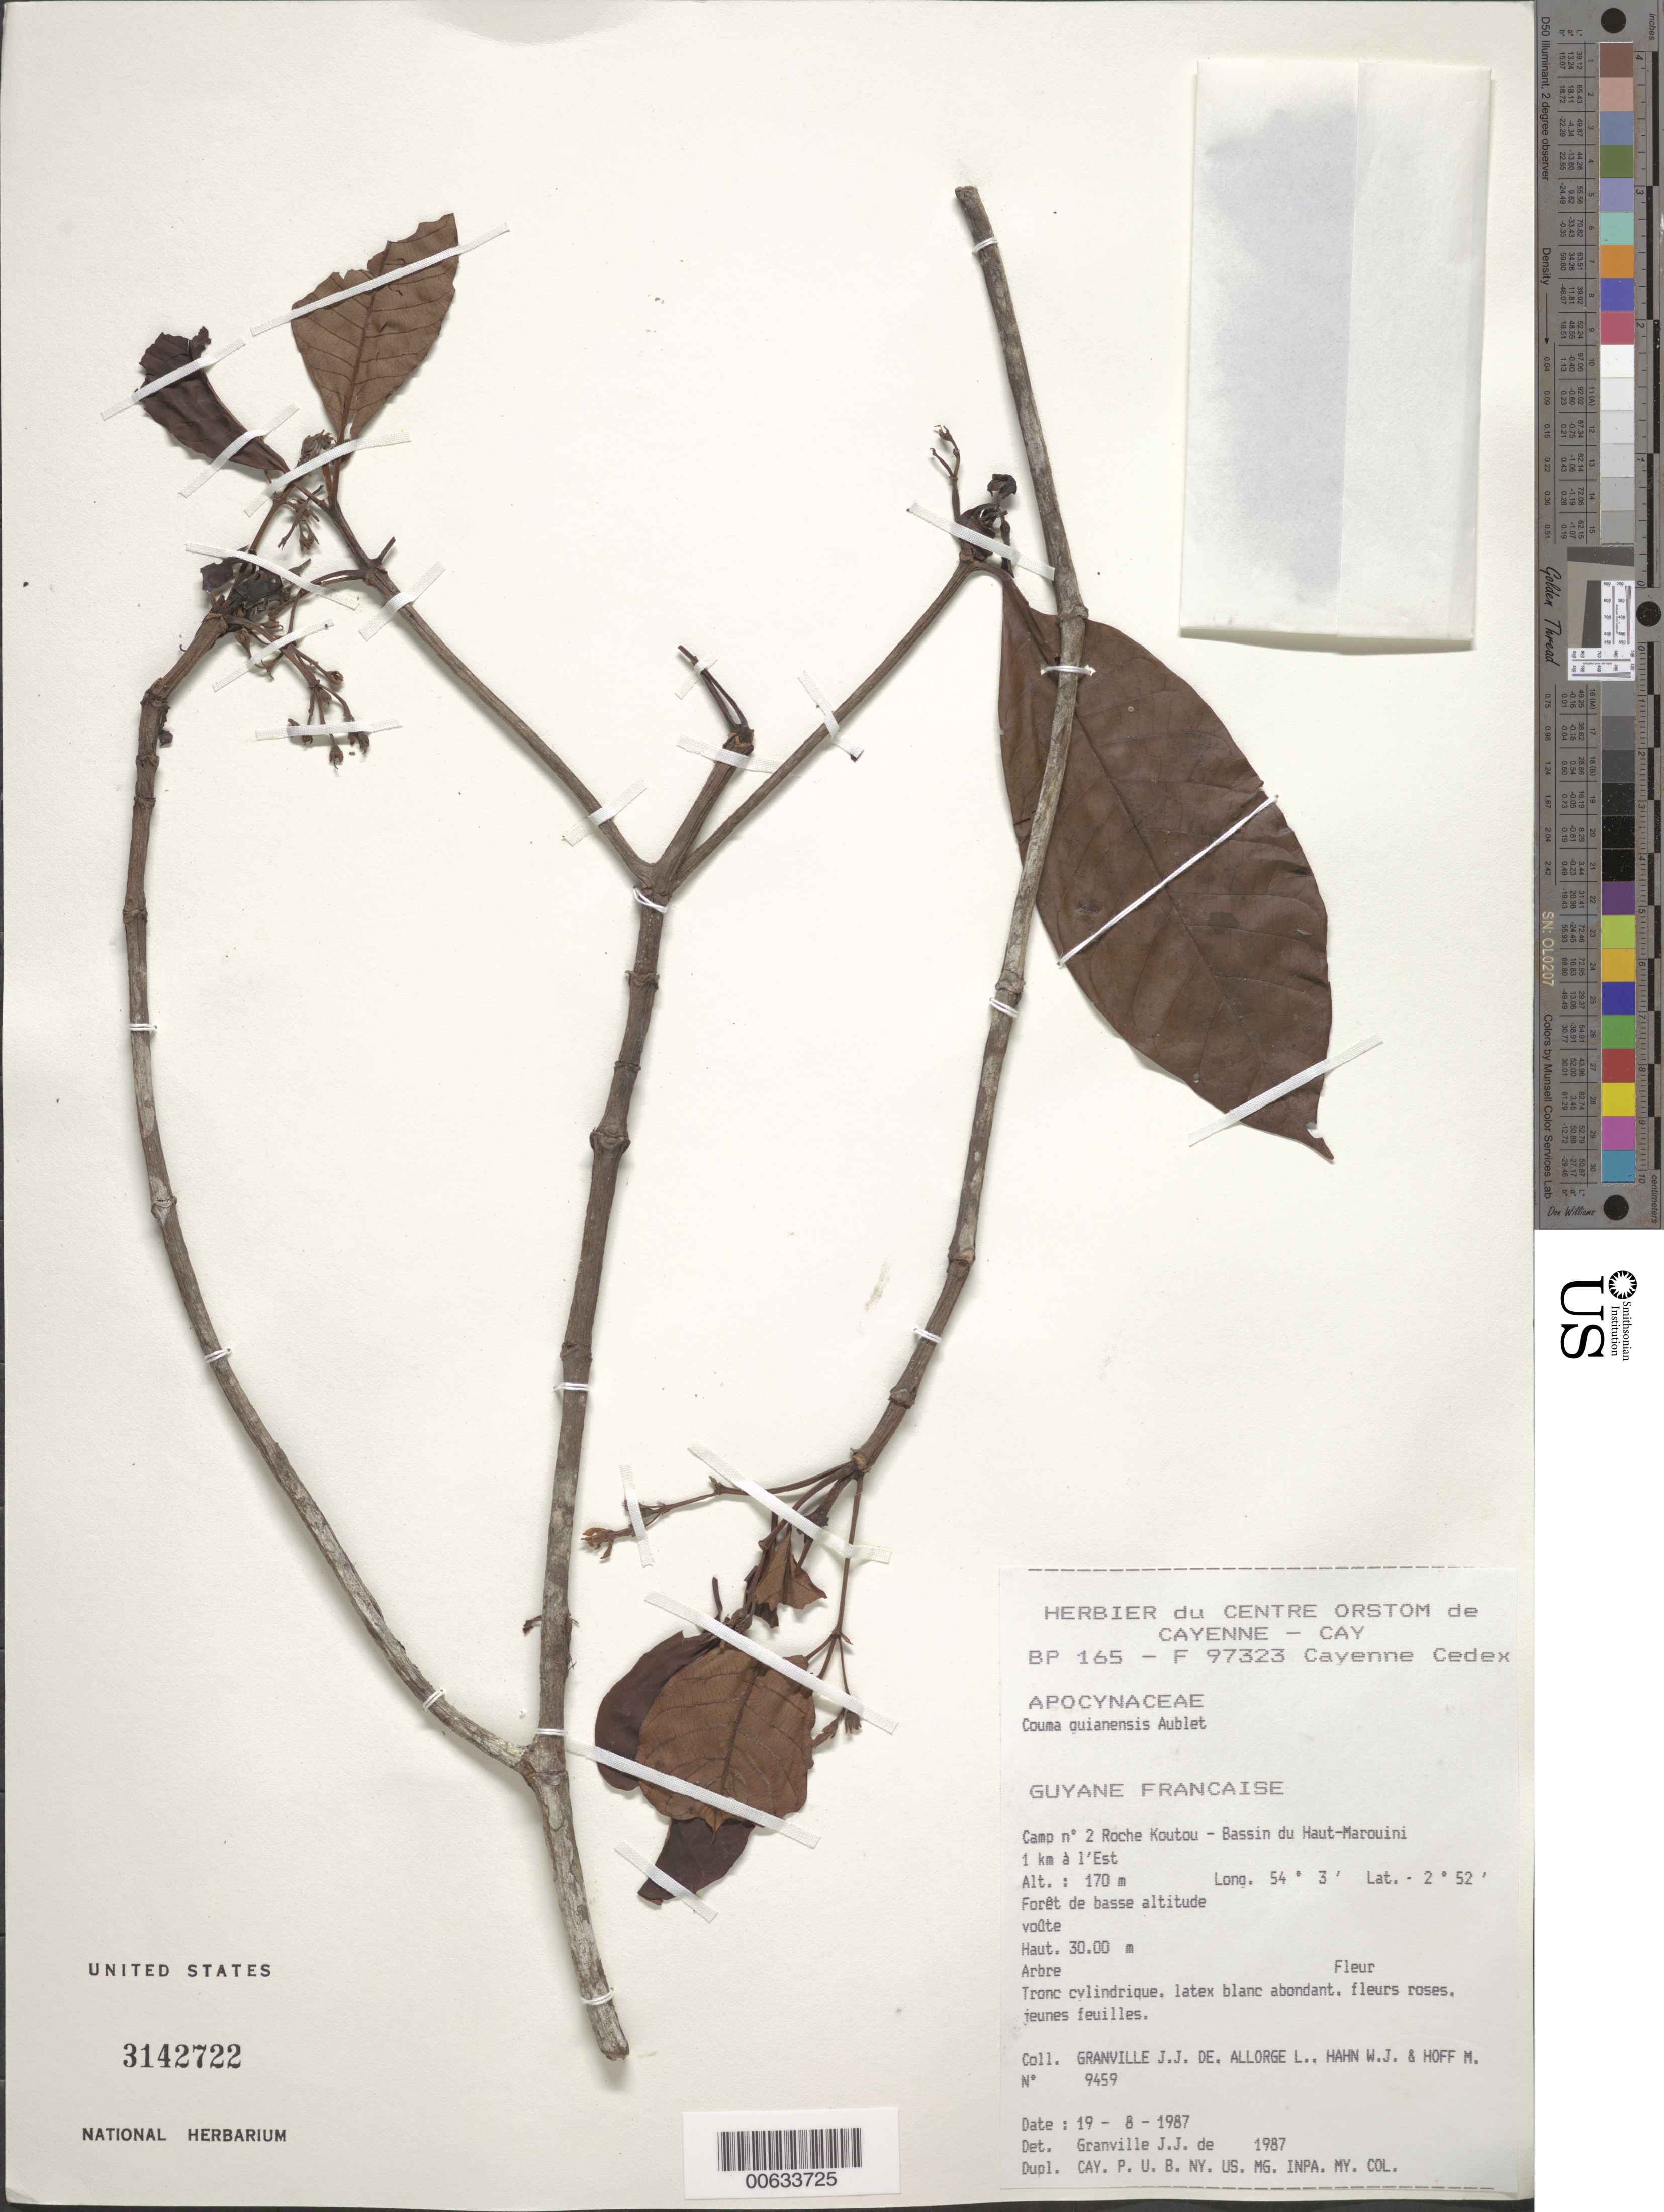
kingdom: Plantae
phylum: Tracheophyta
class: Magnoliopsida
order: Gentianales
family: Apocynaceae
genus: Couma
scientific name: Couma guianensis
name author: Aubl.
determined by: Granville, J. J. de, (CAY), Institut de Recherche pour le Developpement (IRD) (FRENCH GUIANA)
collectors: J.-J. de Granville, L. Allorge, W. J. Hahn & M. Hoff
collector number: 9459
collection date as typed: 19-Aug-87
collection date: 1987-08-19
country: French Guiana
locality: Roche Koutou, Bassin du Haut-Marouini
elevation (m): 170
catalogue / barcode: US 3142722